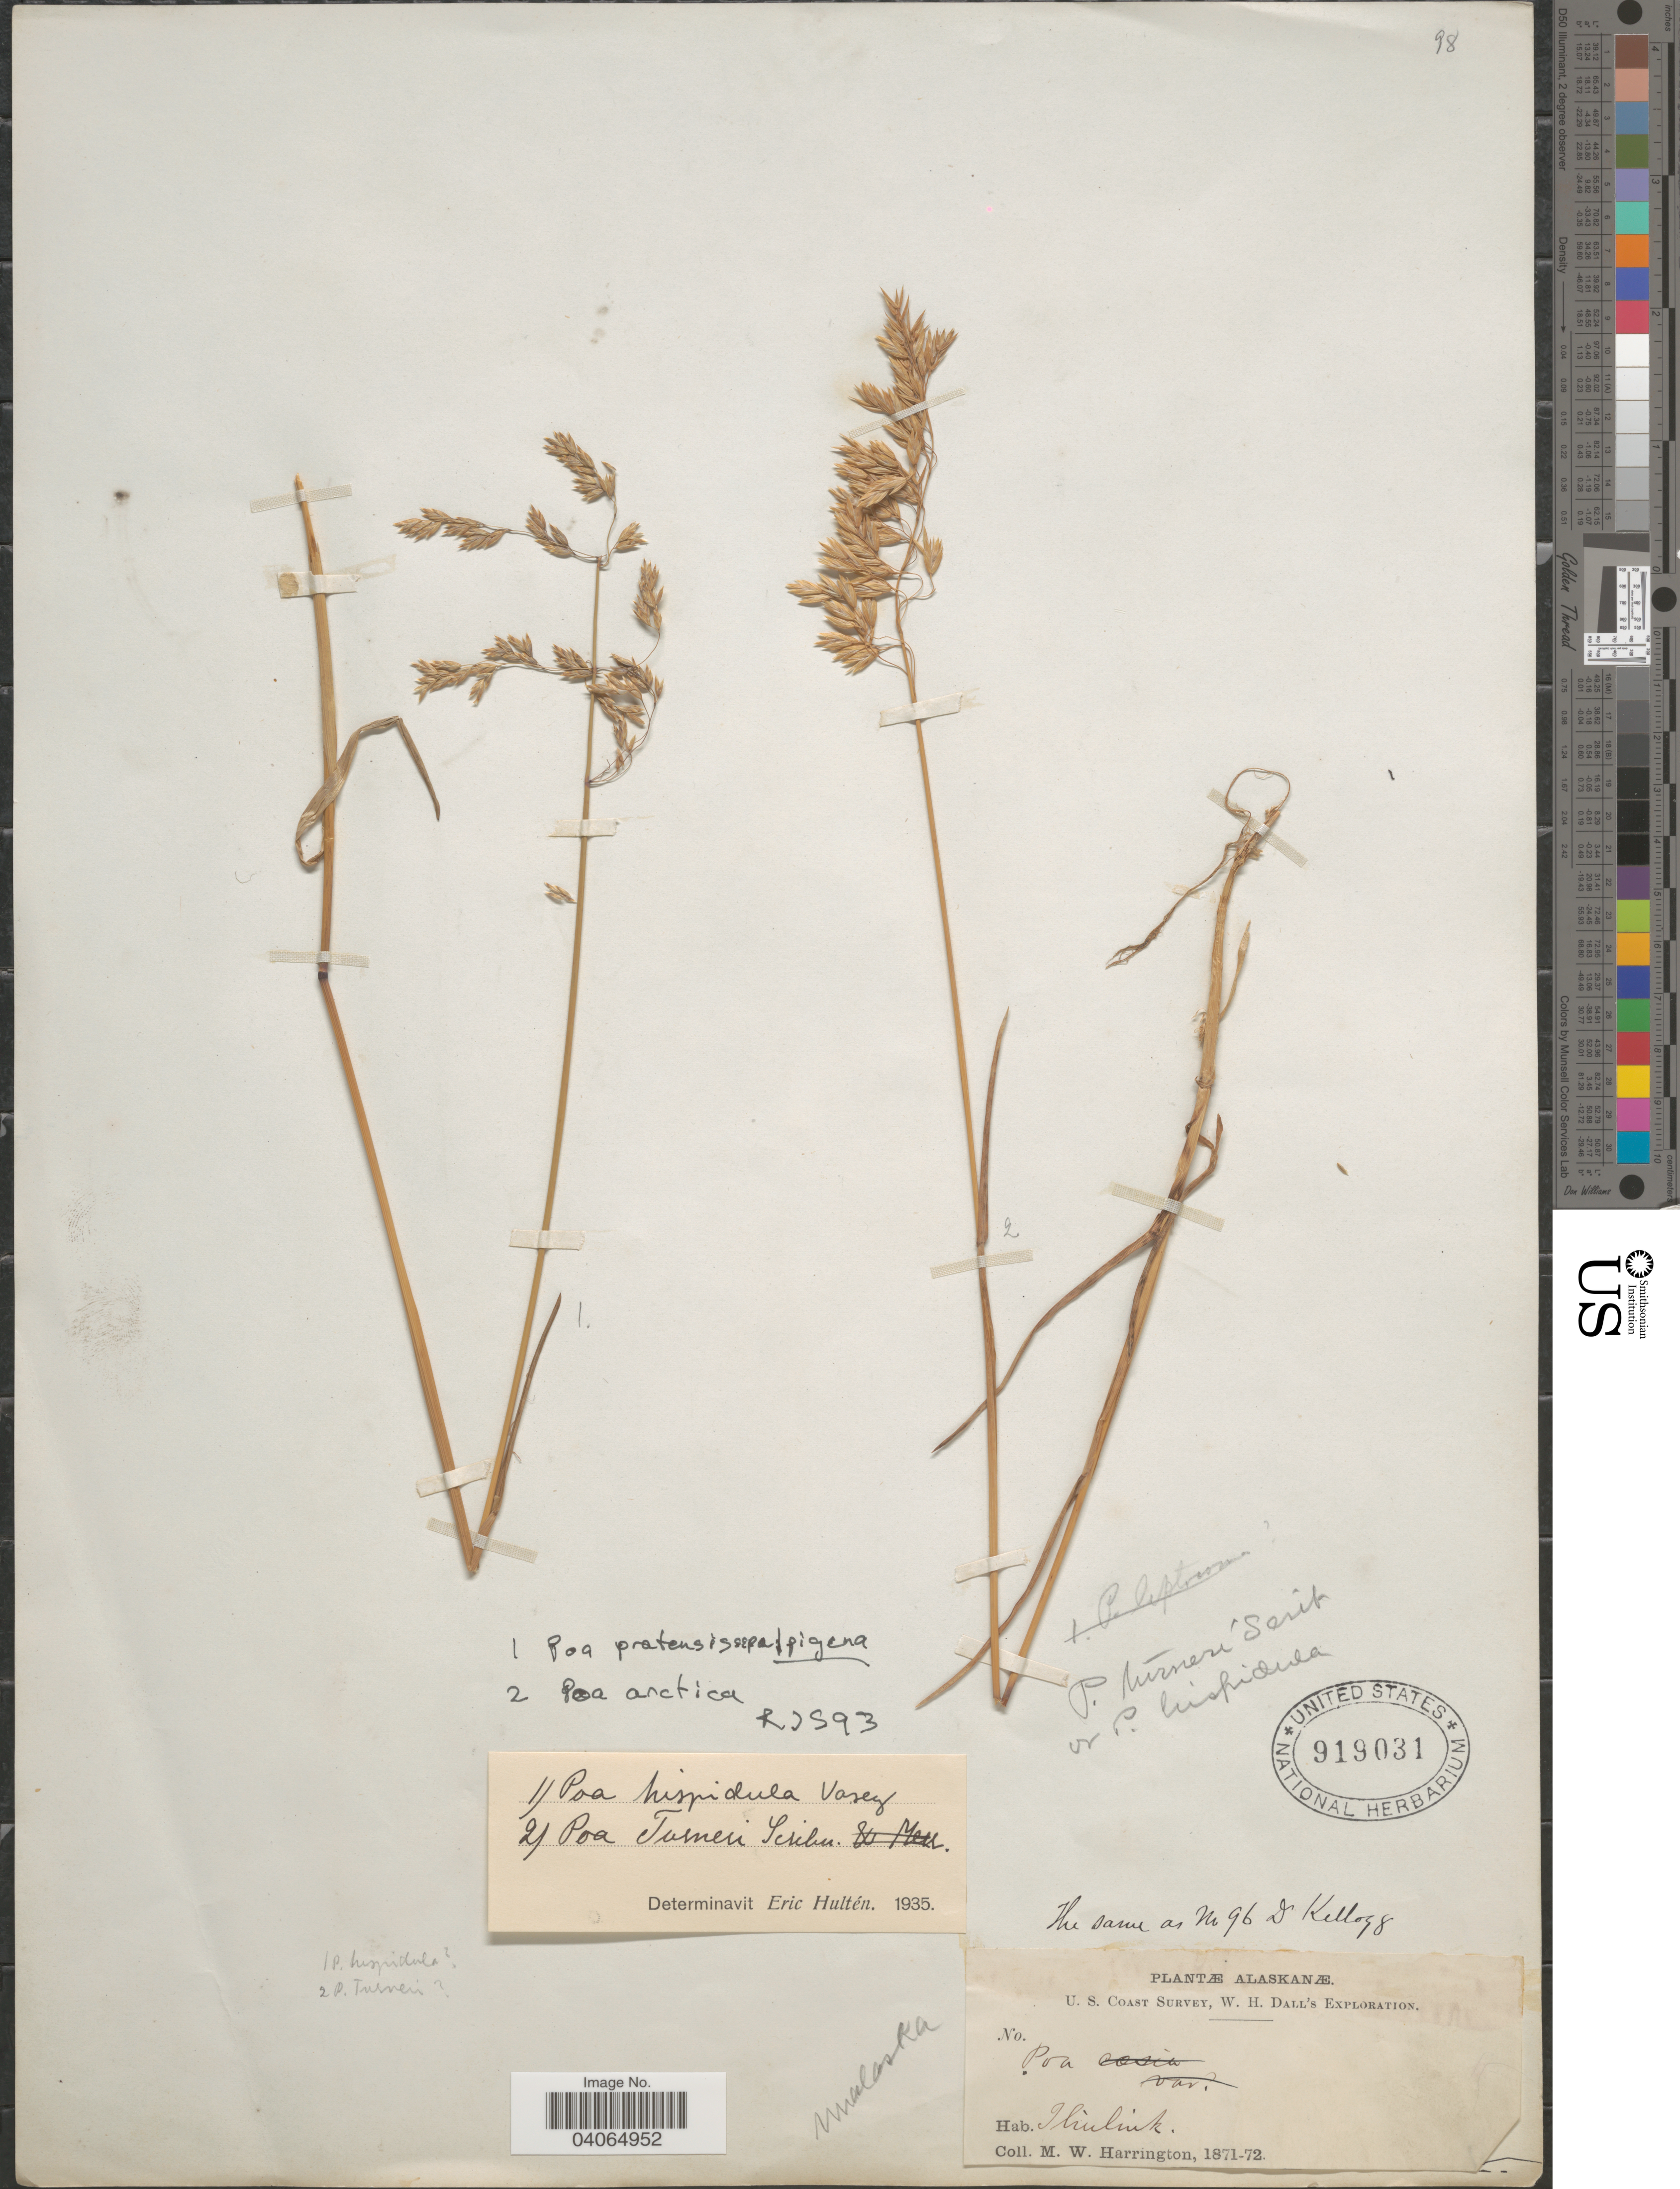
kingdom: Plantae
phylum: Tracheophyta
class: Liliopsida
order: Poales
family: Poaceae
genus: Poa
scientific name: Poa pratensis subsp. alpigena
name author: (Lindm.) Hiitonen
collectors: M. W. Harrington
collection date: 1871/1872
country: United States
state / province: Alaska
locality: U. S. Coast Survey, W. H. Dall's Exploration. Iliuliuk. Unalaska.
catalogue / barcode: US 919031